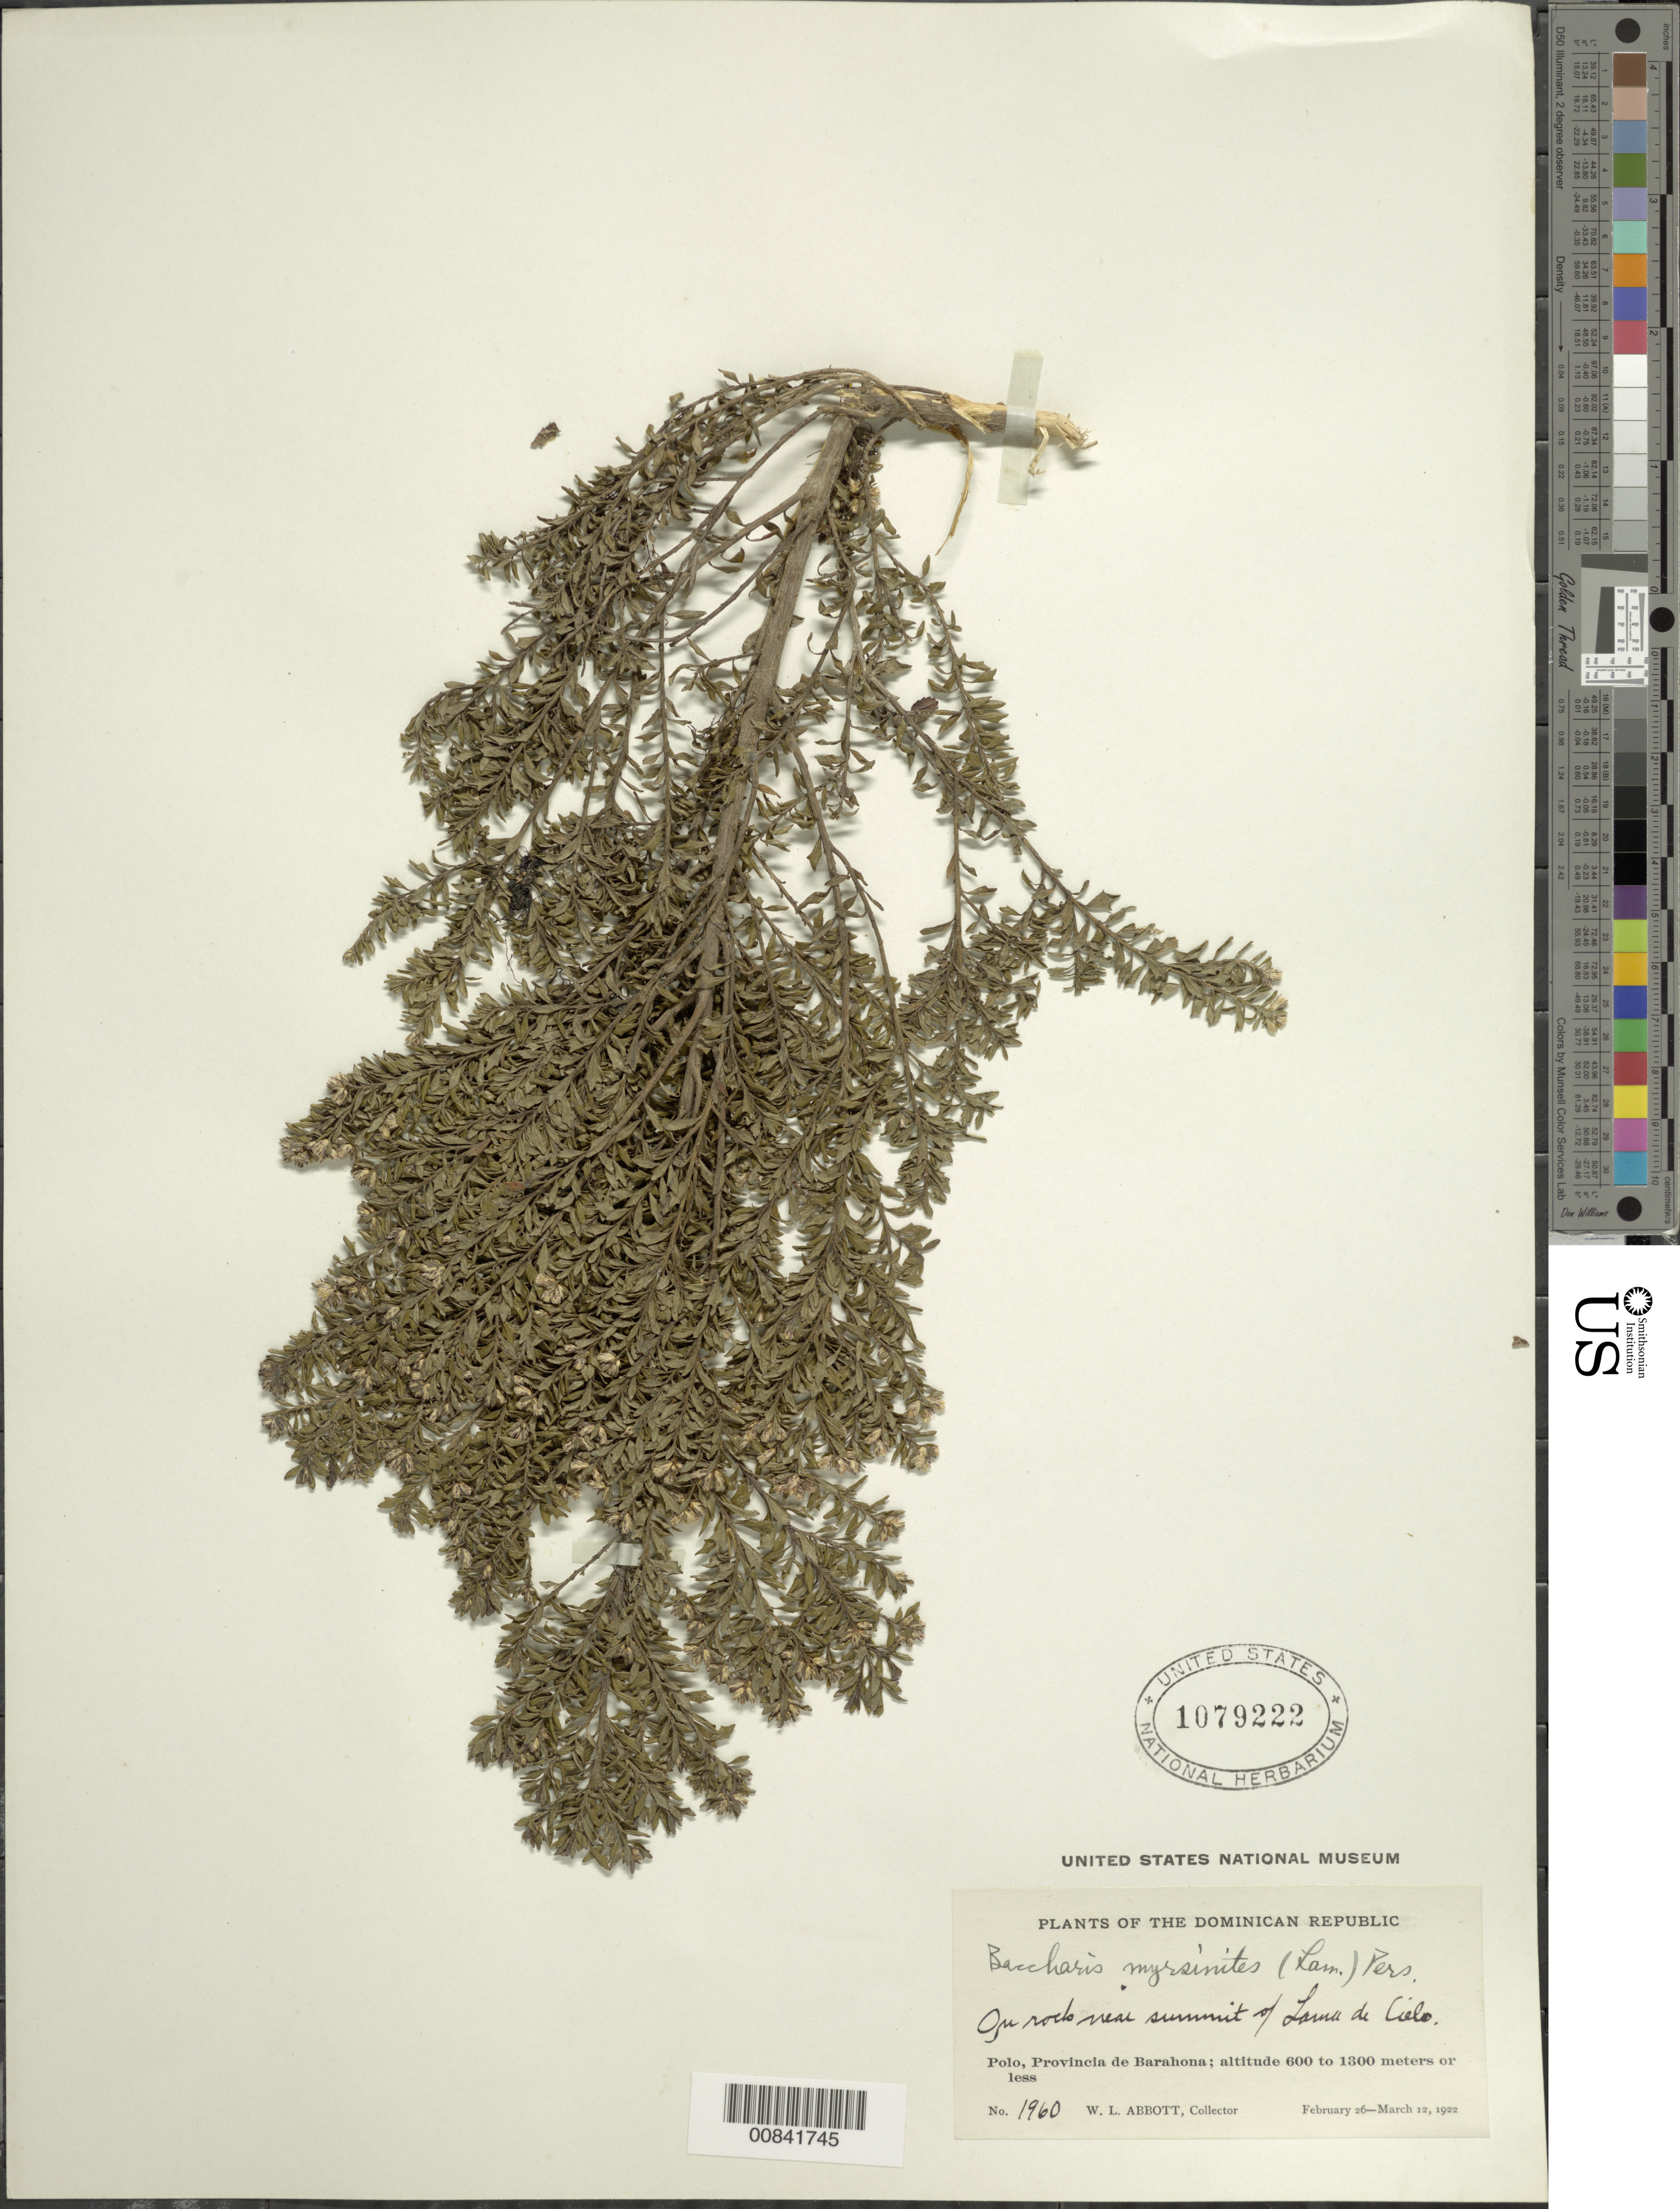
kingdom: Plantae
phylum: Tracheophyta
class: Magnoliopsida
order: Asterales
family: Asteraceae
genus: Baccharis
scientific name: Baccharis myrsinites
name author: Pers.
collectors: W. L. Abbott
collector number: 1960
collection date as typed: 26 Feb 1922 to 12 Mar 1922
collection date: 1922-02-26/1922-03-12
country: Dominican Republic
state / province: Barahona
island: Hispaniola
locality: Polo, near summit of Loma de Cielo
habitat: On rocks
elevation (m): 600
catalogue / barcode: US 1079222